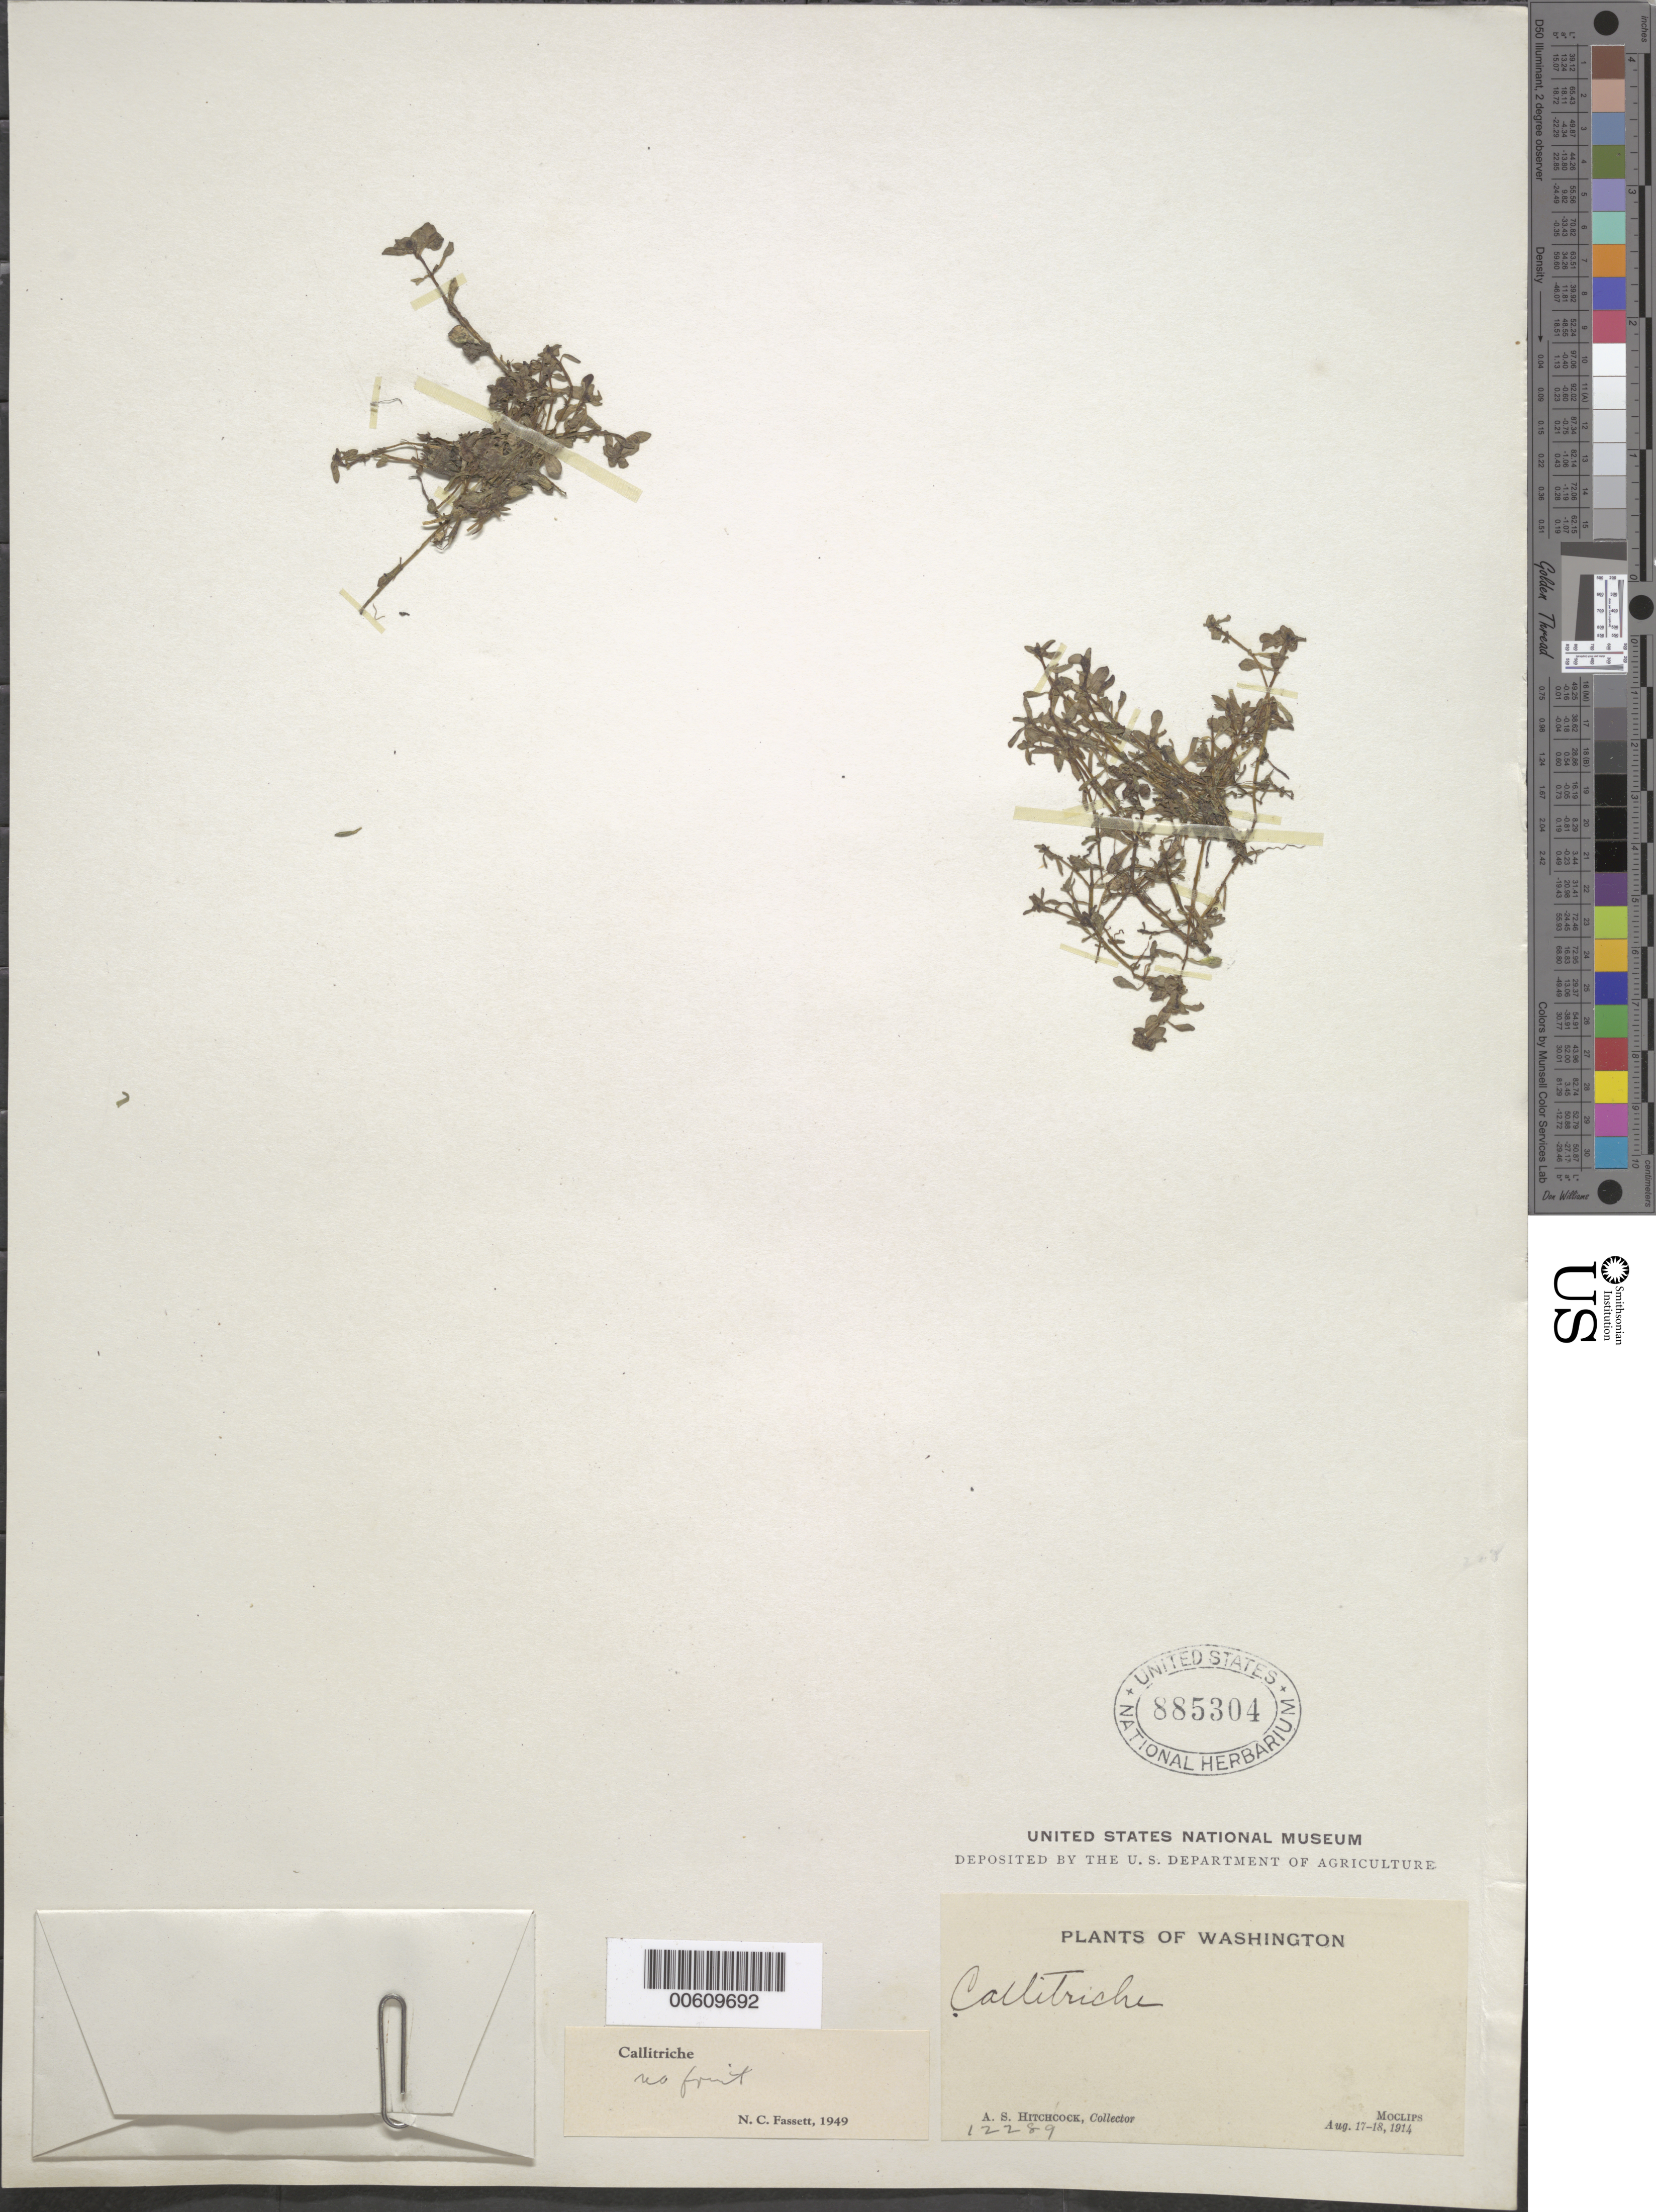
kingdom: Plantae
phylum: Tracheophyta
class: Magnoliopsida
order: Lamiales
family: Plantaginaceae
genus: Callitriche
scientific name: Callitriche sp.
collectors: A. S. Hitchcock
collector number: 12289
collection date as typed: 17 Aug 1914 to 18 Aug 1914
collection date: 1914-08-17/1914-08-18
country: United States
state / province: Washington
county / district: Grays Harbor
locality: Moclips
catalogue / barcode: US 885304